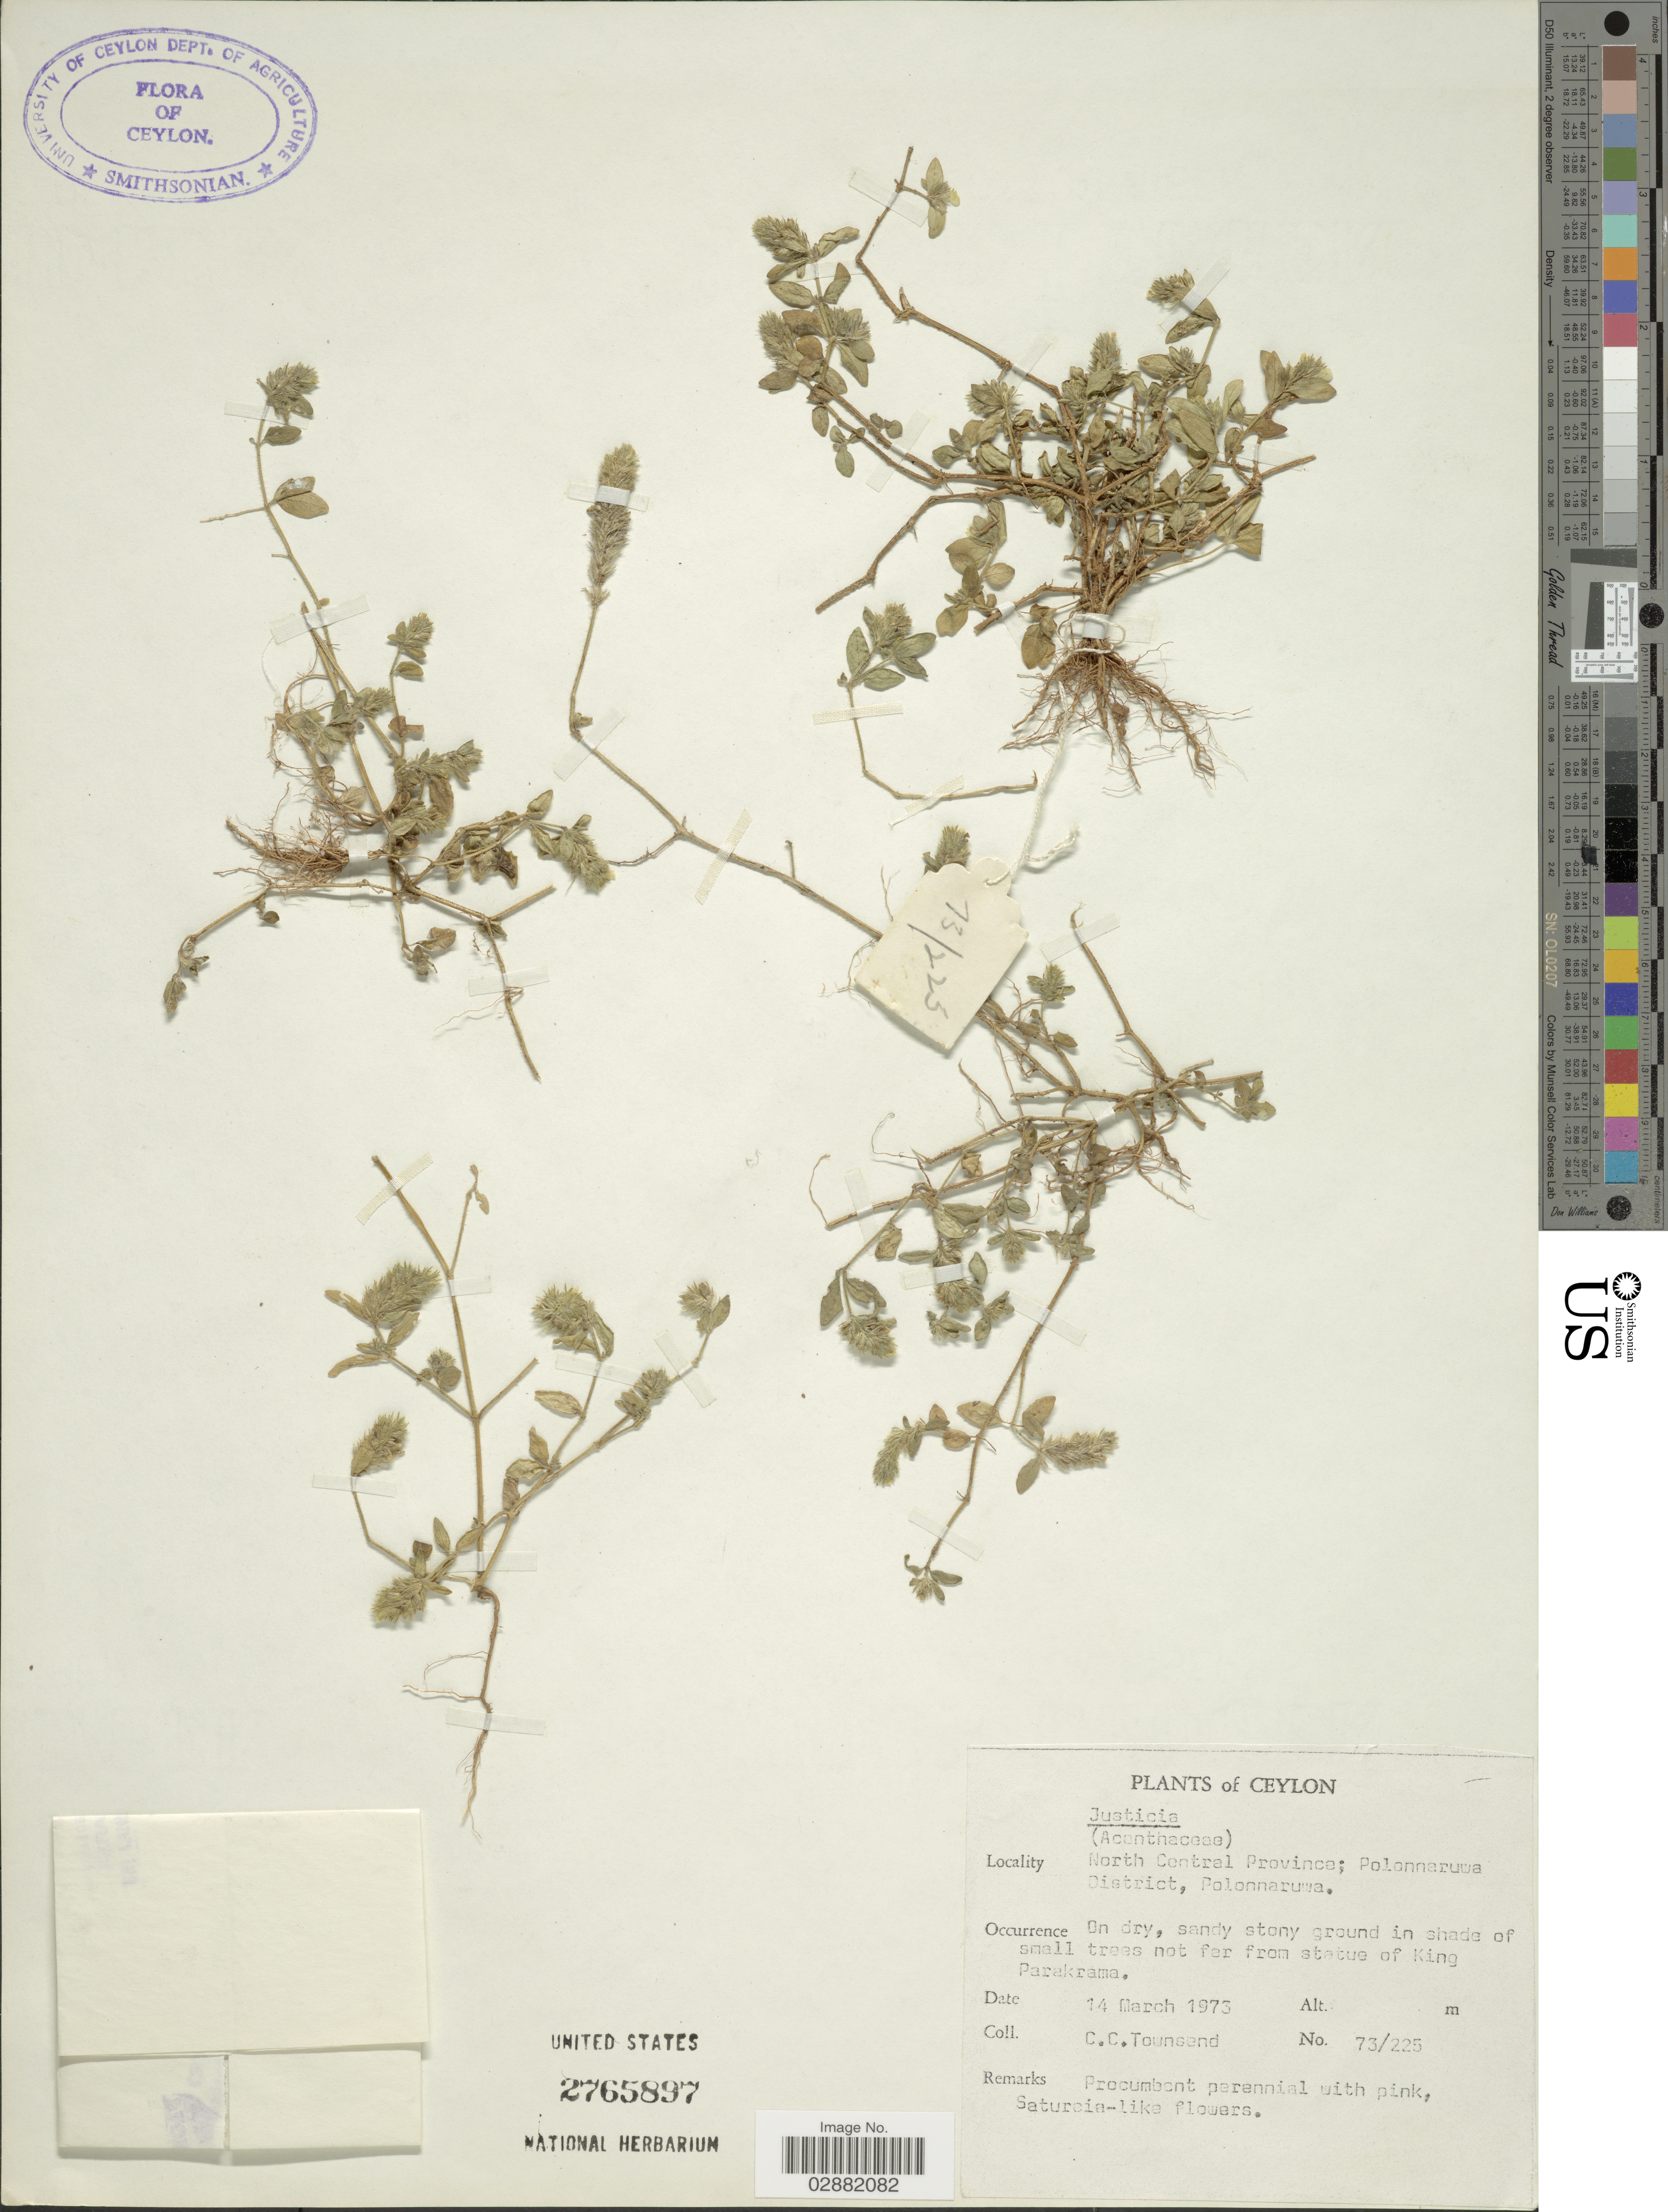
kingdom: Plantae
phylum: Tracheophyta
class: Magnoliopsida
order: Lamiales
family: Acanthaceae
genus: Justicia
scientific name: Justicia sp.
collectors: C. C. Townsend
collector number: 73/225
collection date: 1973-03-14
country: Sri Lanka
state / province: North Central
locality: Ceylon, Polonnaruwa District, Polonnaruwa.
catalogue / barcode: US 2765897